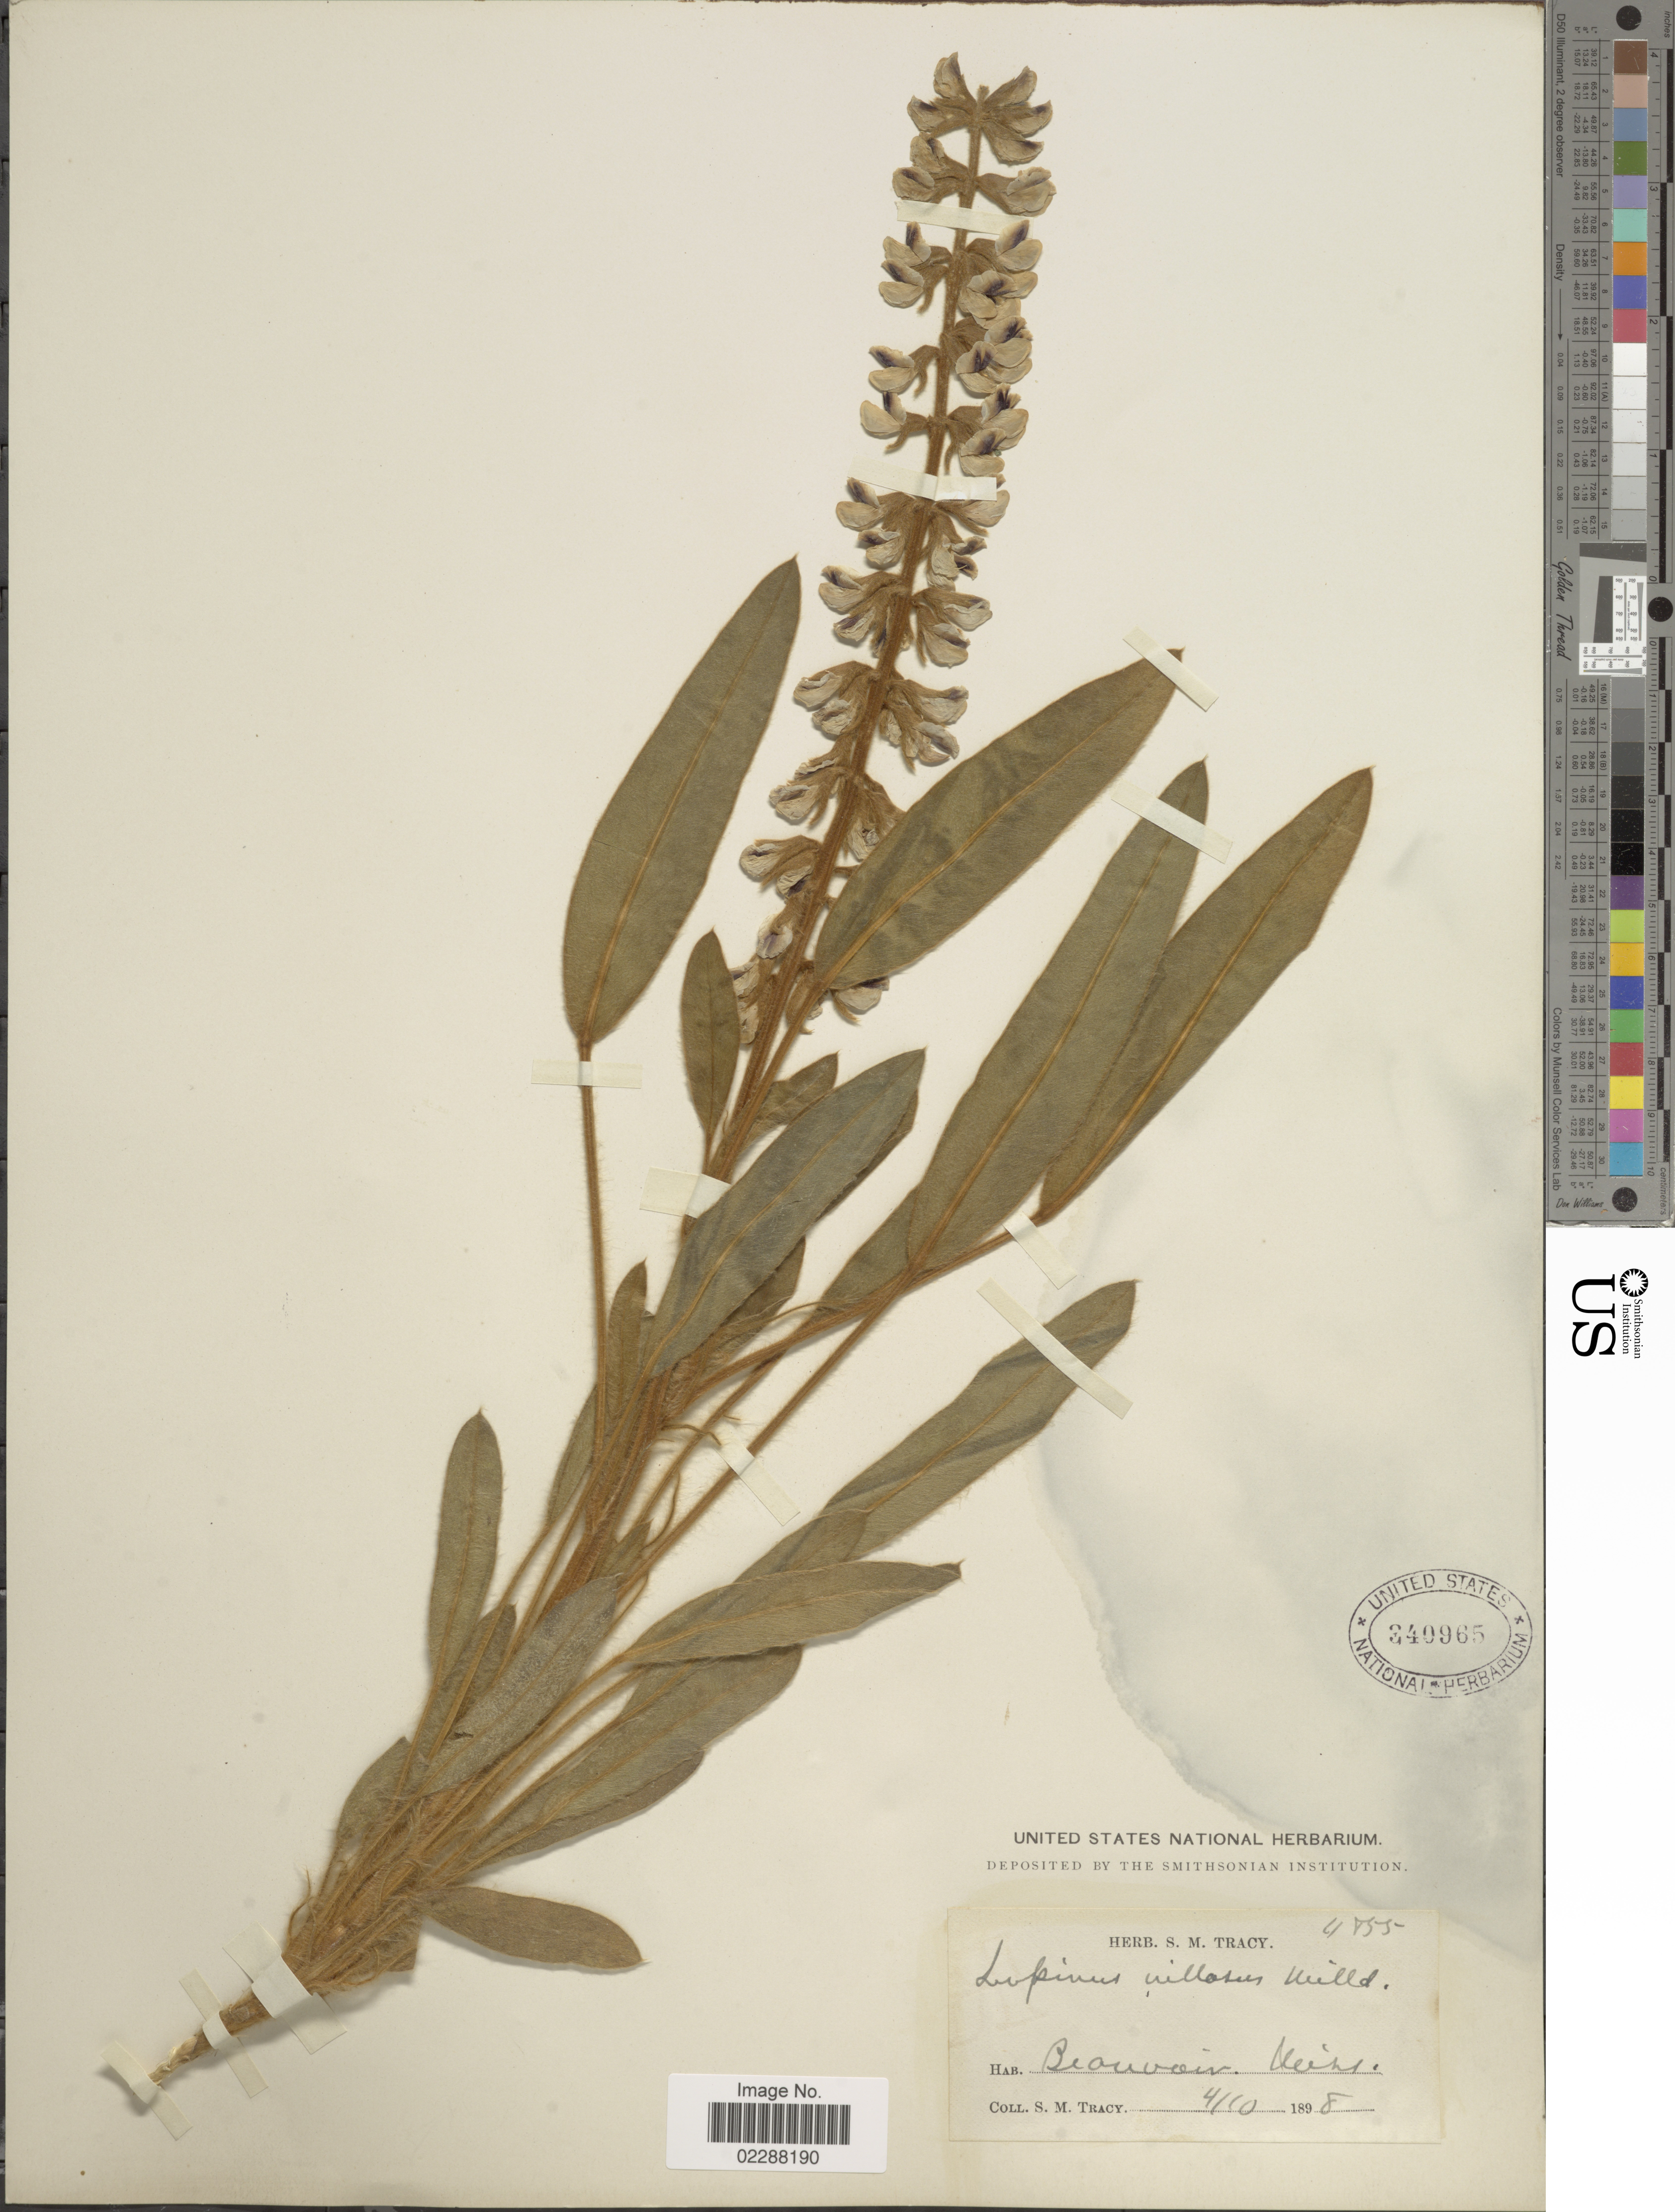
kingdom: Plantae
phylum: Tracheophyta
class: Magnoliopsida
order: Fabales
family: Fabaceae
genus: Lupinus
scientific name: Lupinus villosus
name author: Willd.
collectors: S. M. Tracy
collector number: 4155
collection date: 1898-04-10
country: United States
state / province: Mississippi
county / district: Harrison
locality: Beauvior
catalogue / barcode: US 340965